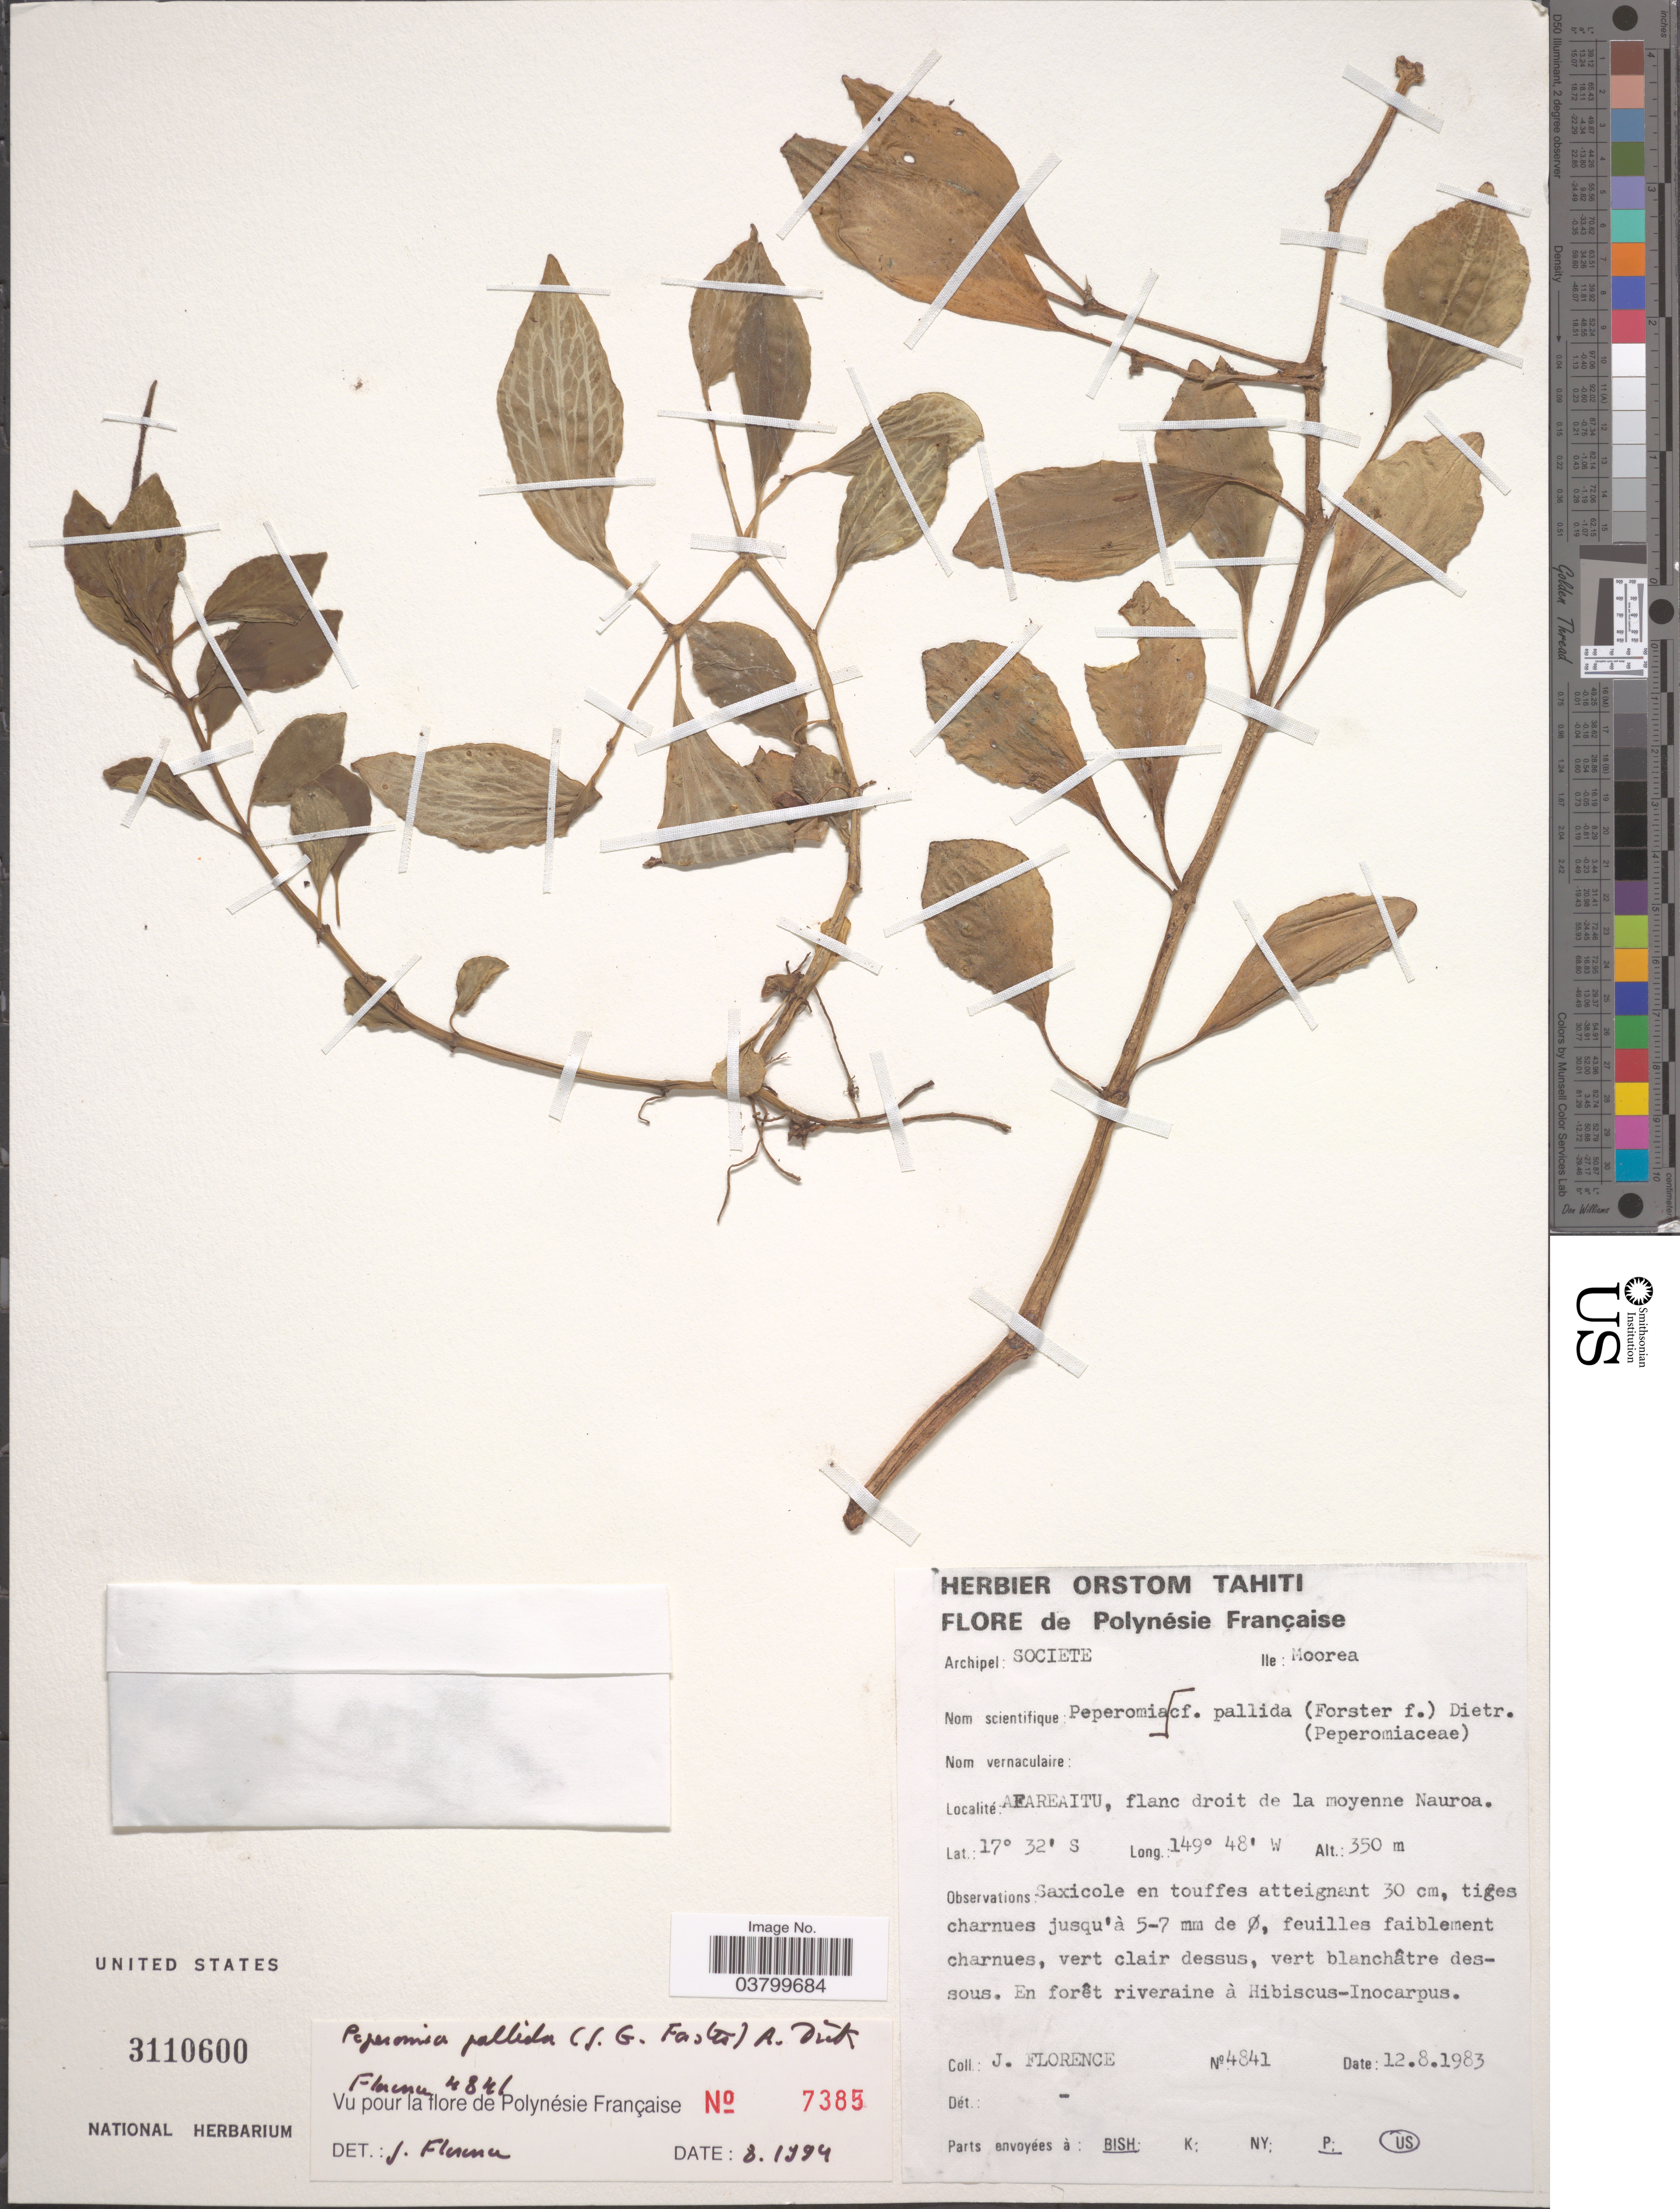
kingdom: Plantae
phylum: Tracheophyta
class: Magnoliopsida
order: Piperales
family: Piperaceae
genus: Peperomia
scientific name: Peperomia pallida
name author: (G. Forst.) Dietr.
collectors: J. Florence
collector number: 4841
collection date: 1983-08-12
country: French Polynesia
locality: Archipel: Societe. Ile: Moorea. Afareaitu, flanc droit de la moyenne Nauroa.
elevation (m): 350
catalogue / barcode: US 3110600